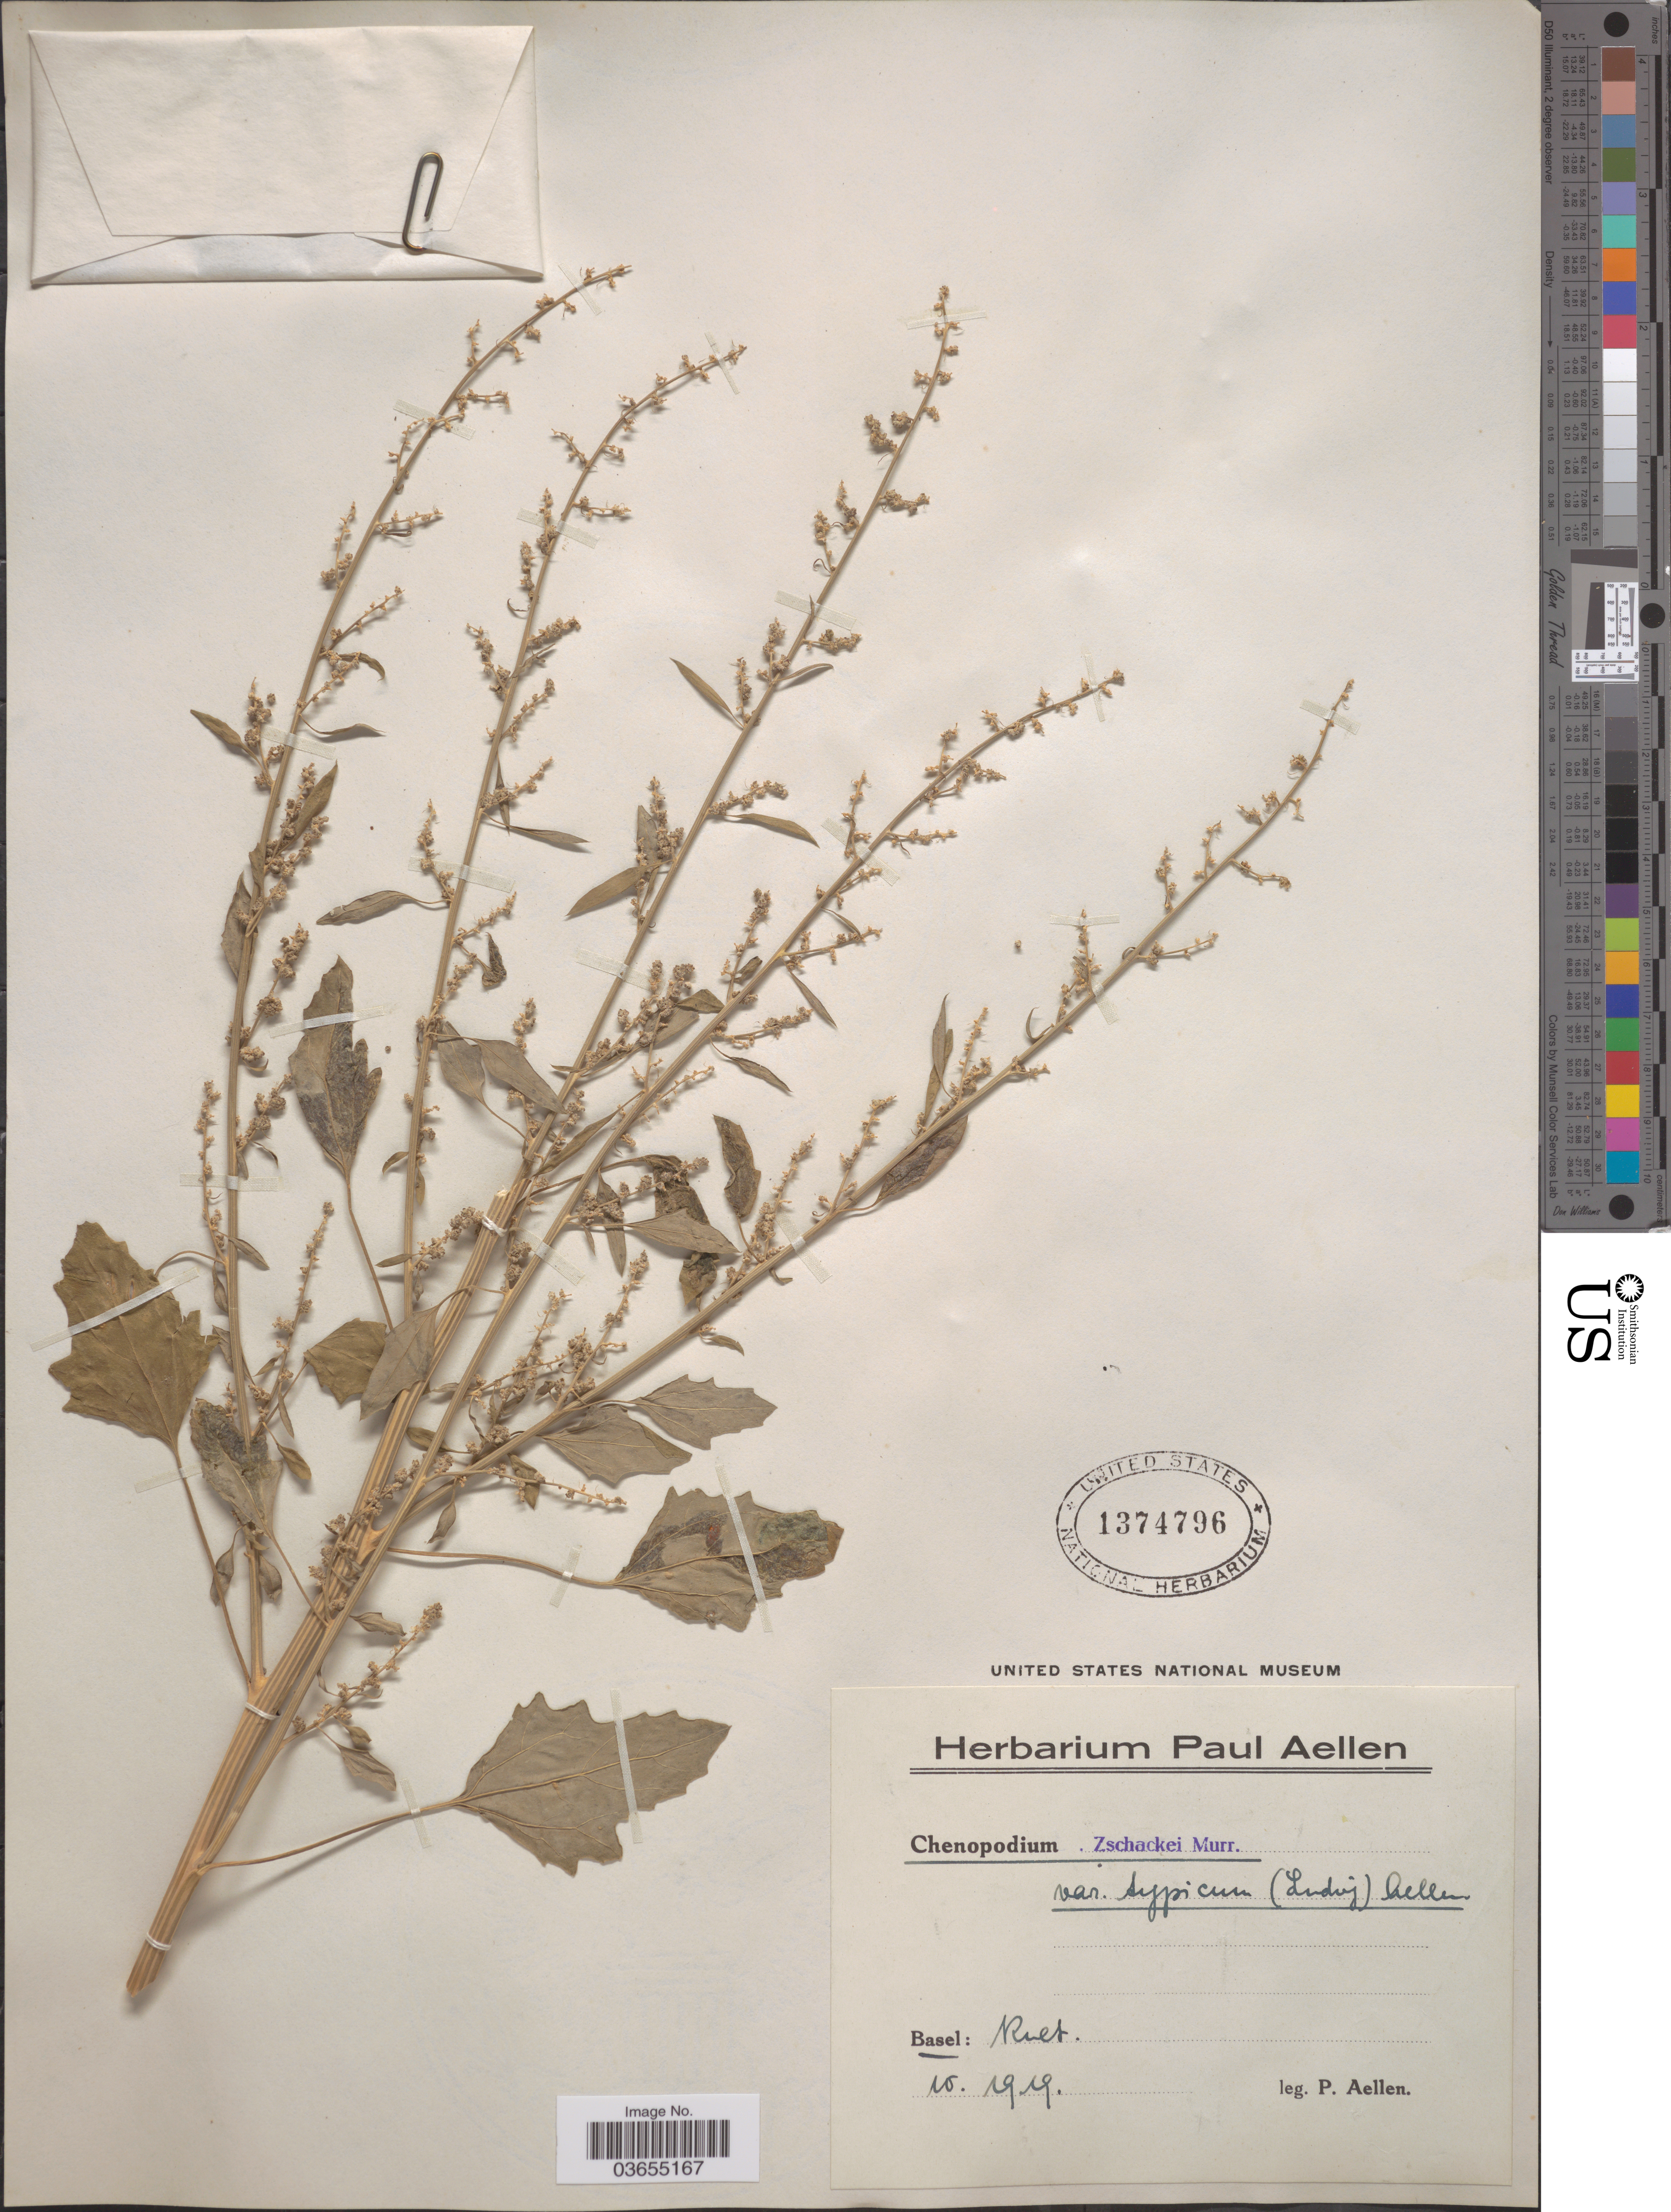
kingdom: Plantae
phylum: Tracheophyta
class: Magnoliopsida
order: Caryophyllales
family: Amaranthaceae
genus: Chenopodium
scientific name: Chenopodium zschackei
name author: Murr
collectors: P. Aellen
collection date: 1919-10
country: Switzerland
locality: Basel: Kult.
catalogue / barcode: US 1374796